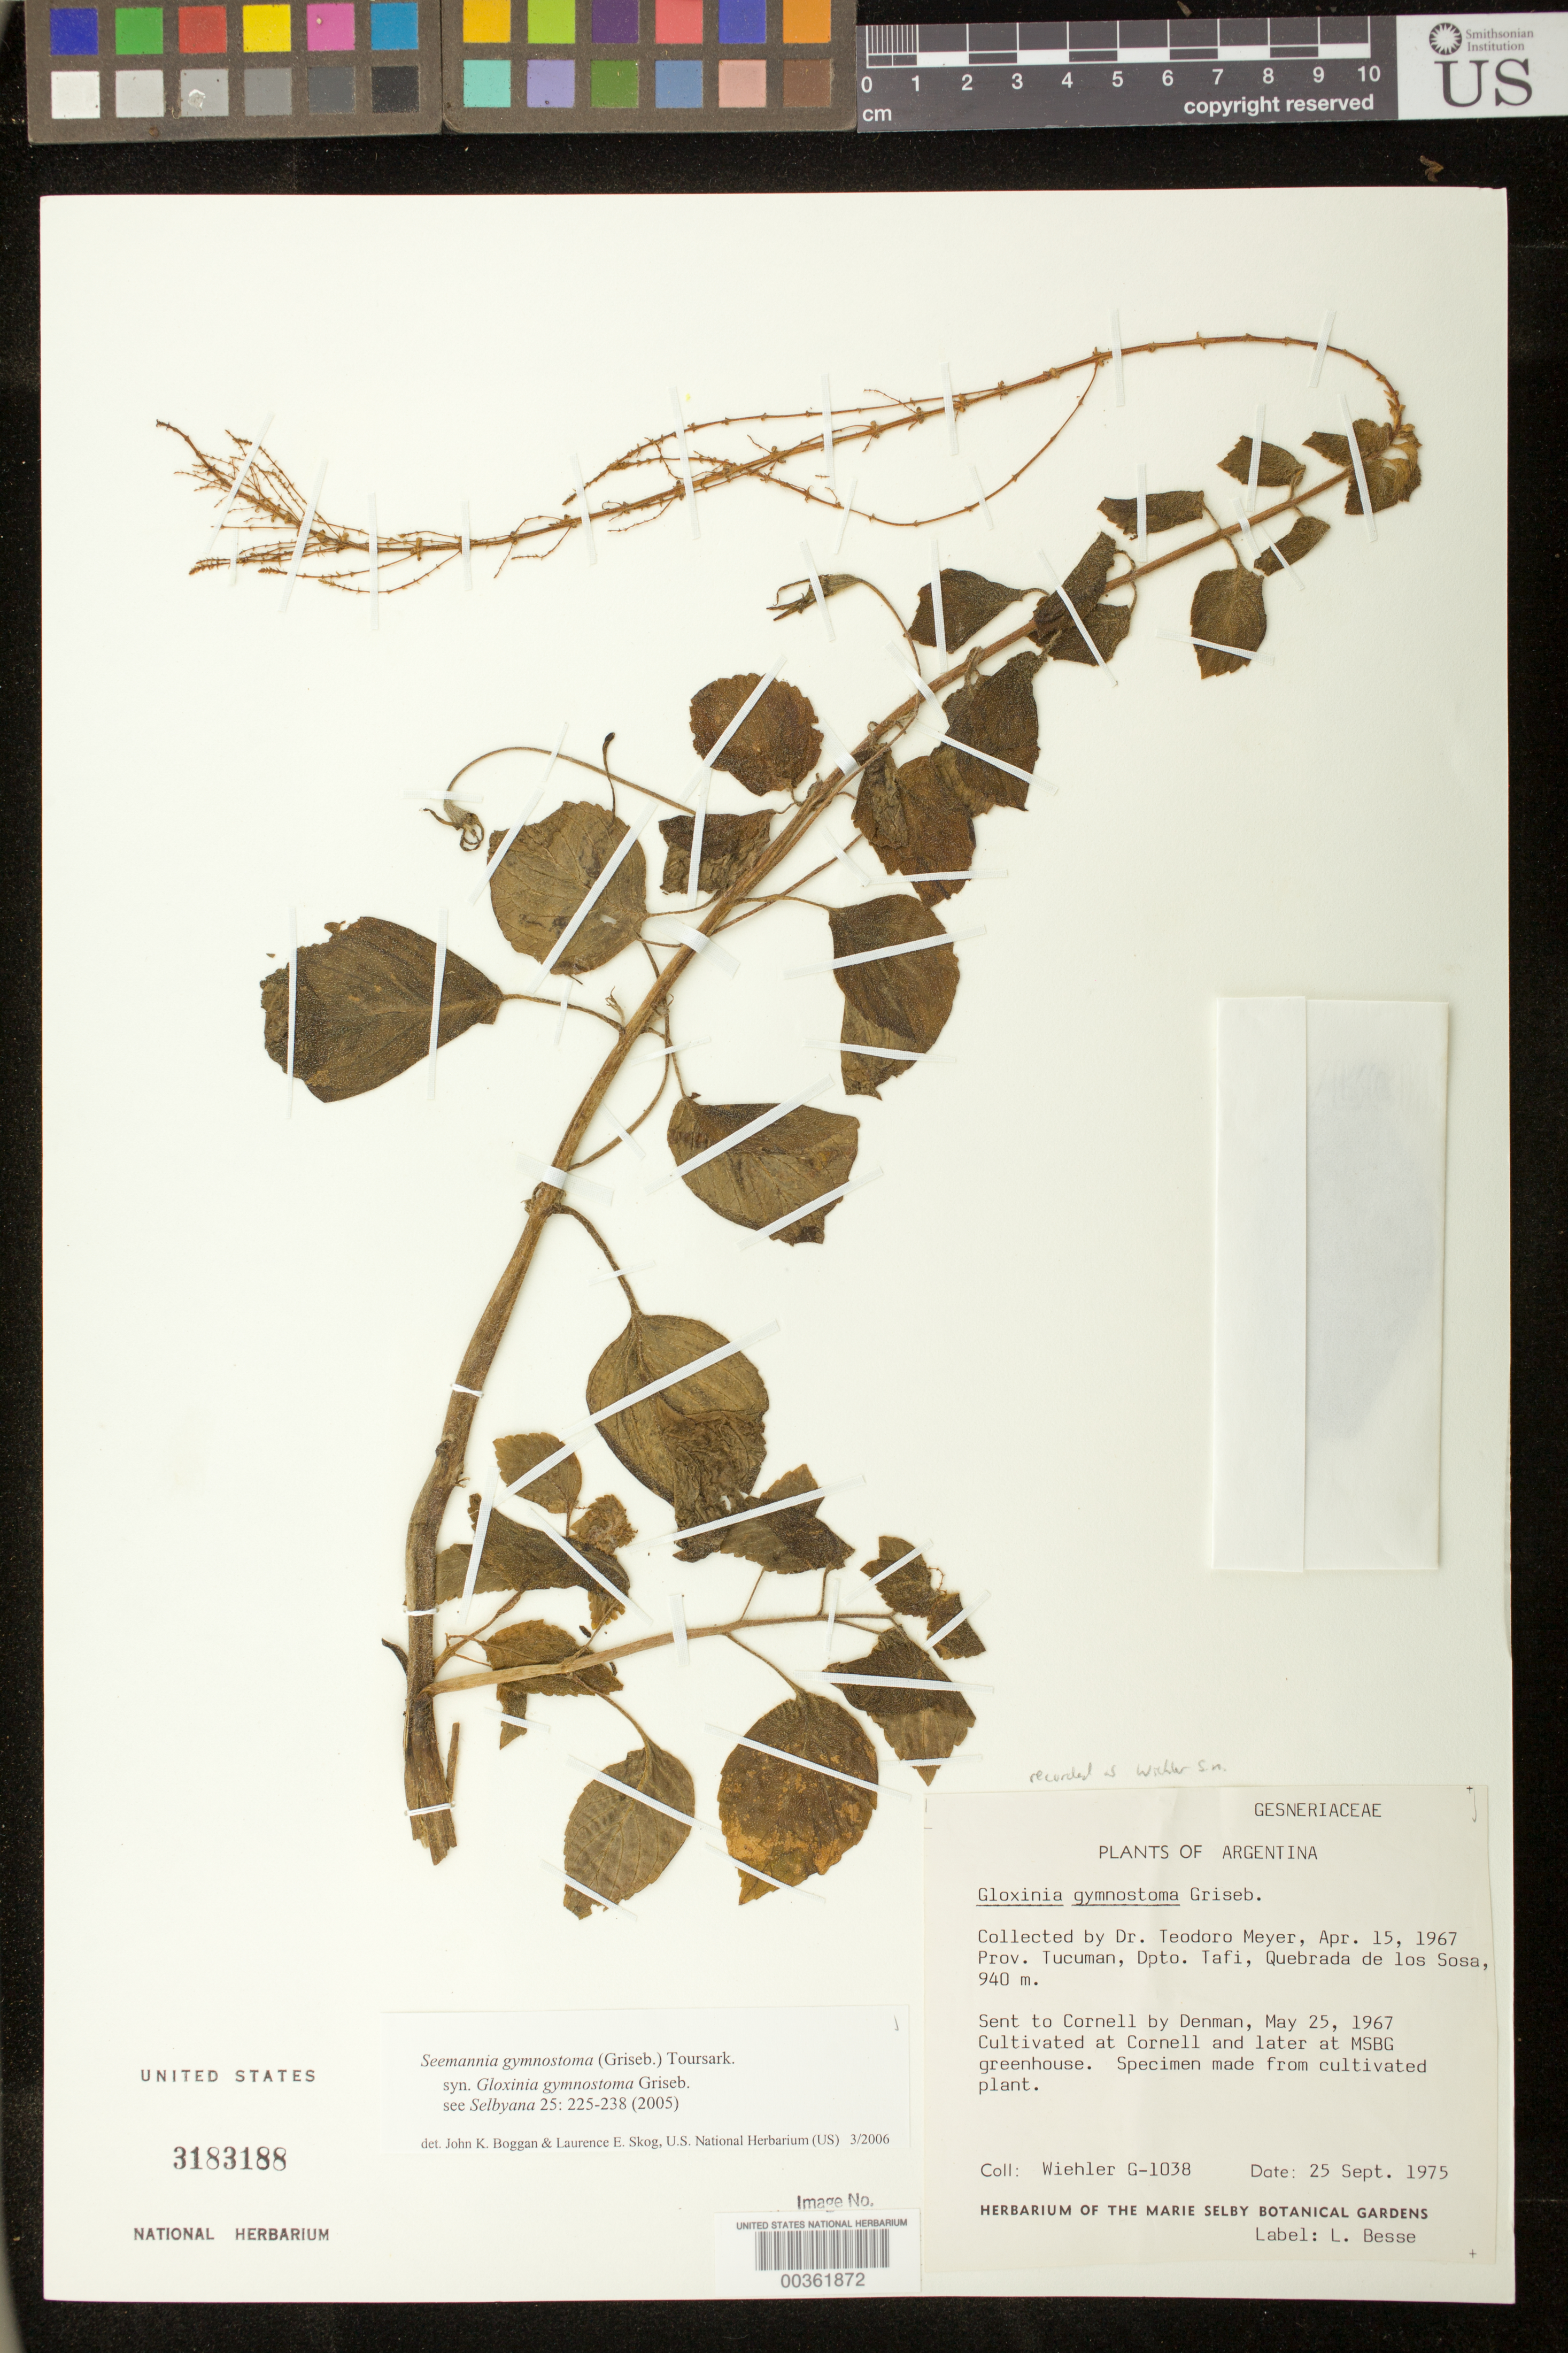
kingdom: Plantae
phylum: Tracheophyta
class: Magnoliopsida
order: Lamiales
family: Gesneriaceae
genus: Seemannia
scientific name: Seemannia gymnostoma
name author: (Griseb.) Toursark.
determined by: Boggan, J. K.; Skog, L. E.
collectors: H. J. Wiehler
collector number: G-1038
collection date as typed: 25 Sep 1975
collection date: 1975-09-25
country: United States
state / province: Florida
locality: Cult. Marie Selby Botanical Gardens, Sarasota, FL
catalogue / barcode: US 3183188